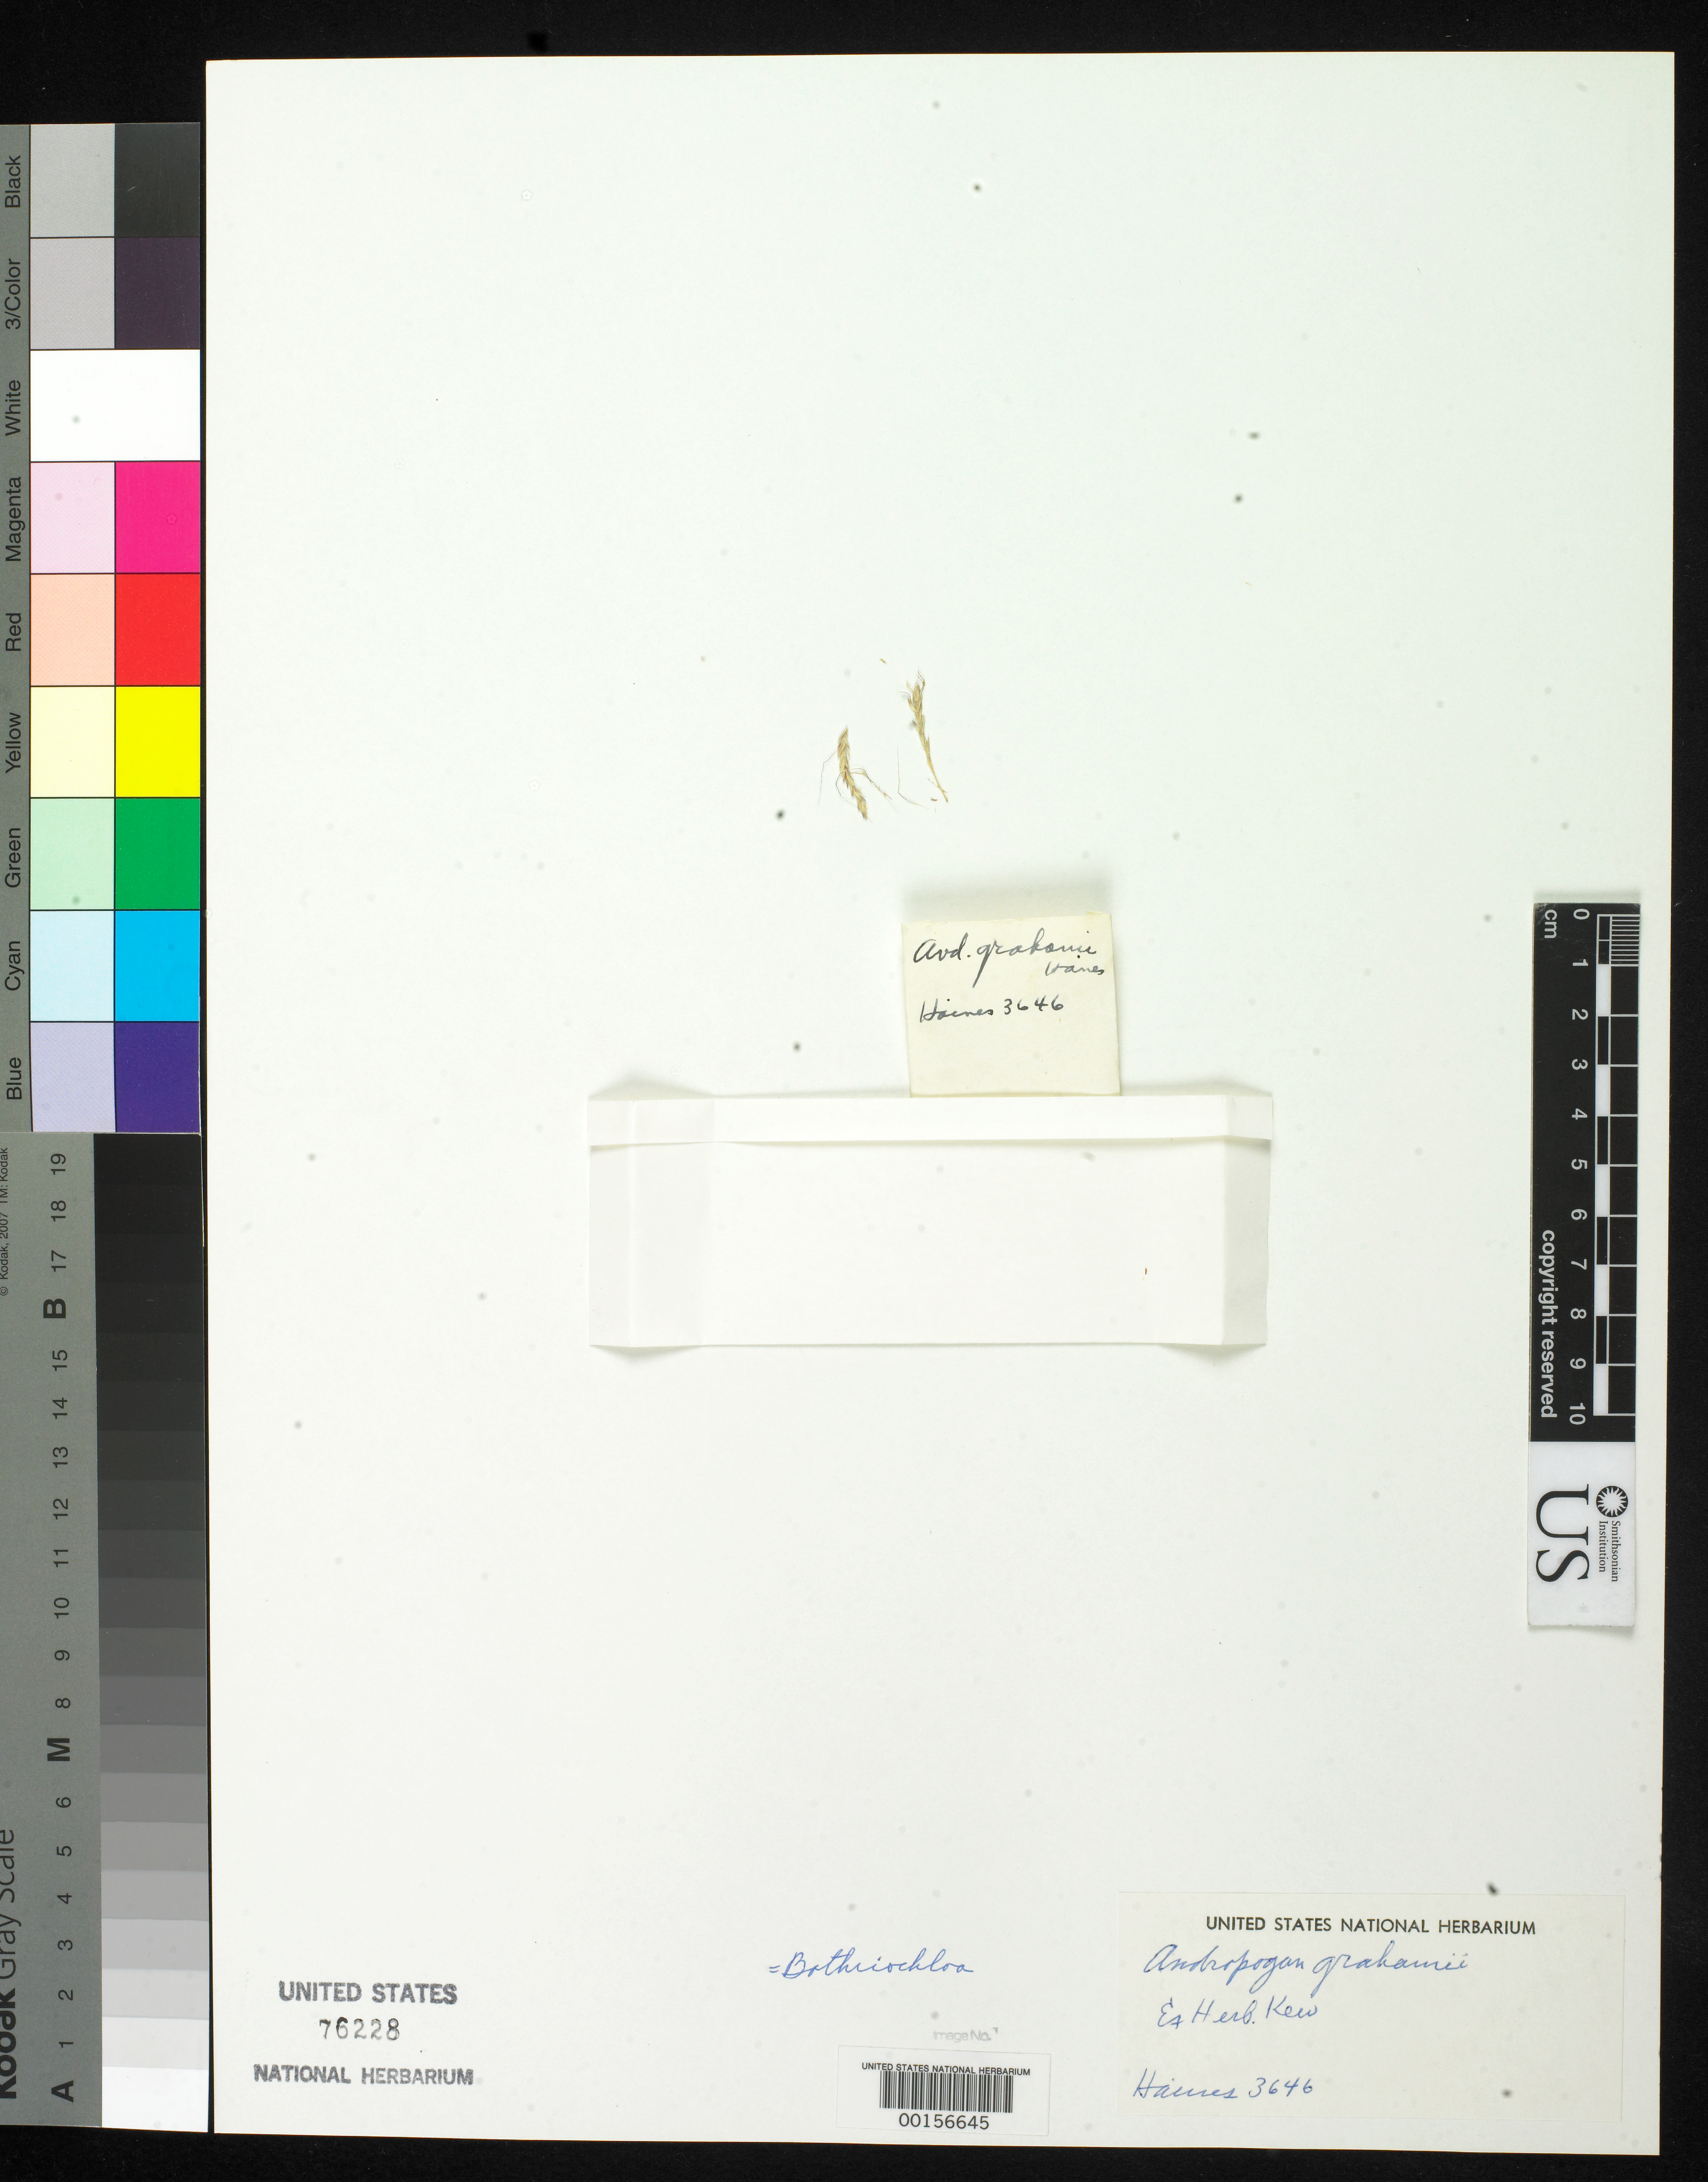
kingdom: Plantae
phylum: Tracheophyta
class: Liliopsida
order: Poales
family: Poaceae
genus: Andropogon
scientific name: Andropogon grahamii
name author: Haines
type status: Type Fragment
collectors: H. H. Haines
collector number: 3646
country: India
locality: Central Provinces, Amakantak hills.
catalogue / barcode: US 76228